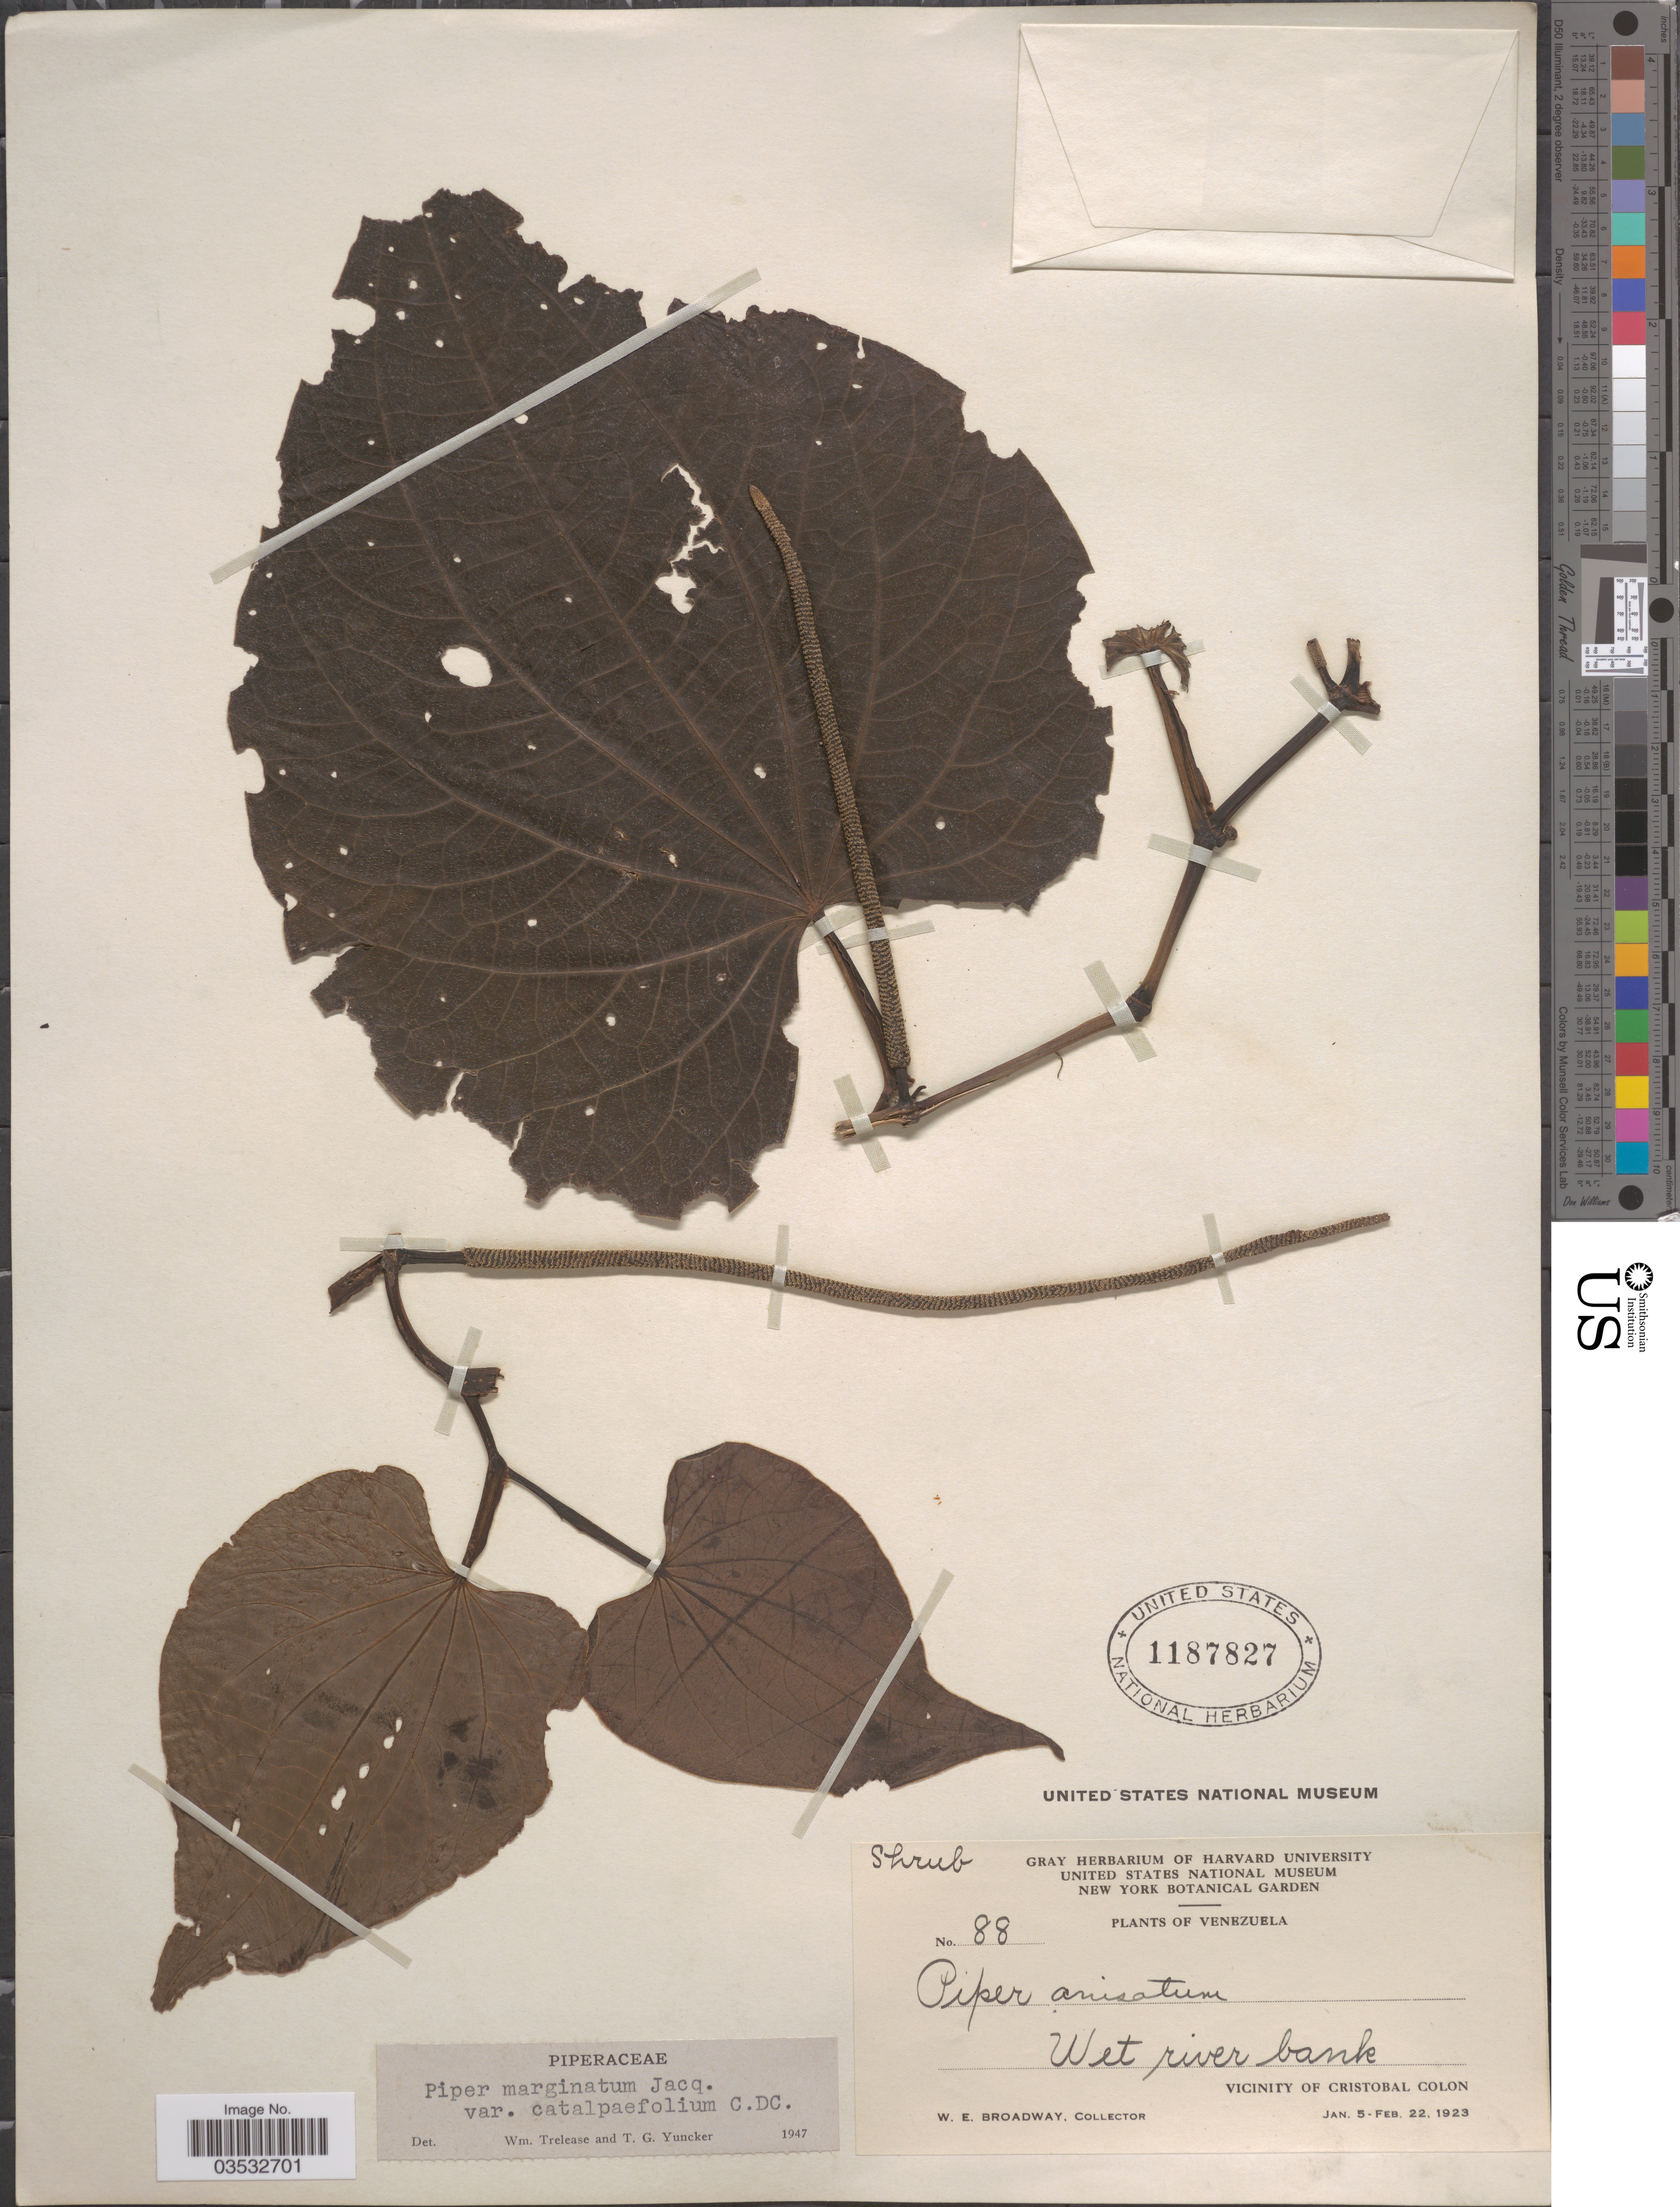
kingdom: Plantae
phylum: Tracheophyta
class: Magnoliopsida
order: Piperales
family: Piperaceae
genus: Piper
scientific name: Piper marginatum f. catalpifolium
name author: (Kunth) Steyerm.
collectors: W. E. Broadway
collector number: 88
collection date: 1923-01-05/1923-02-22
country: Venezuela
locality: Vicinity of Cristobal Colon.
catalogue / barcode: US 1187827